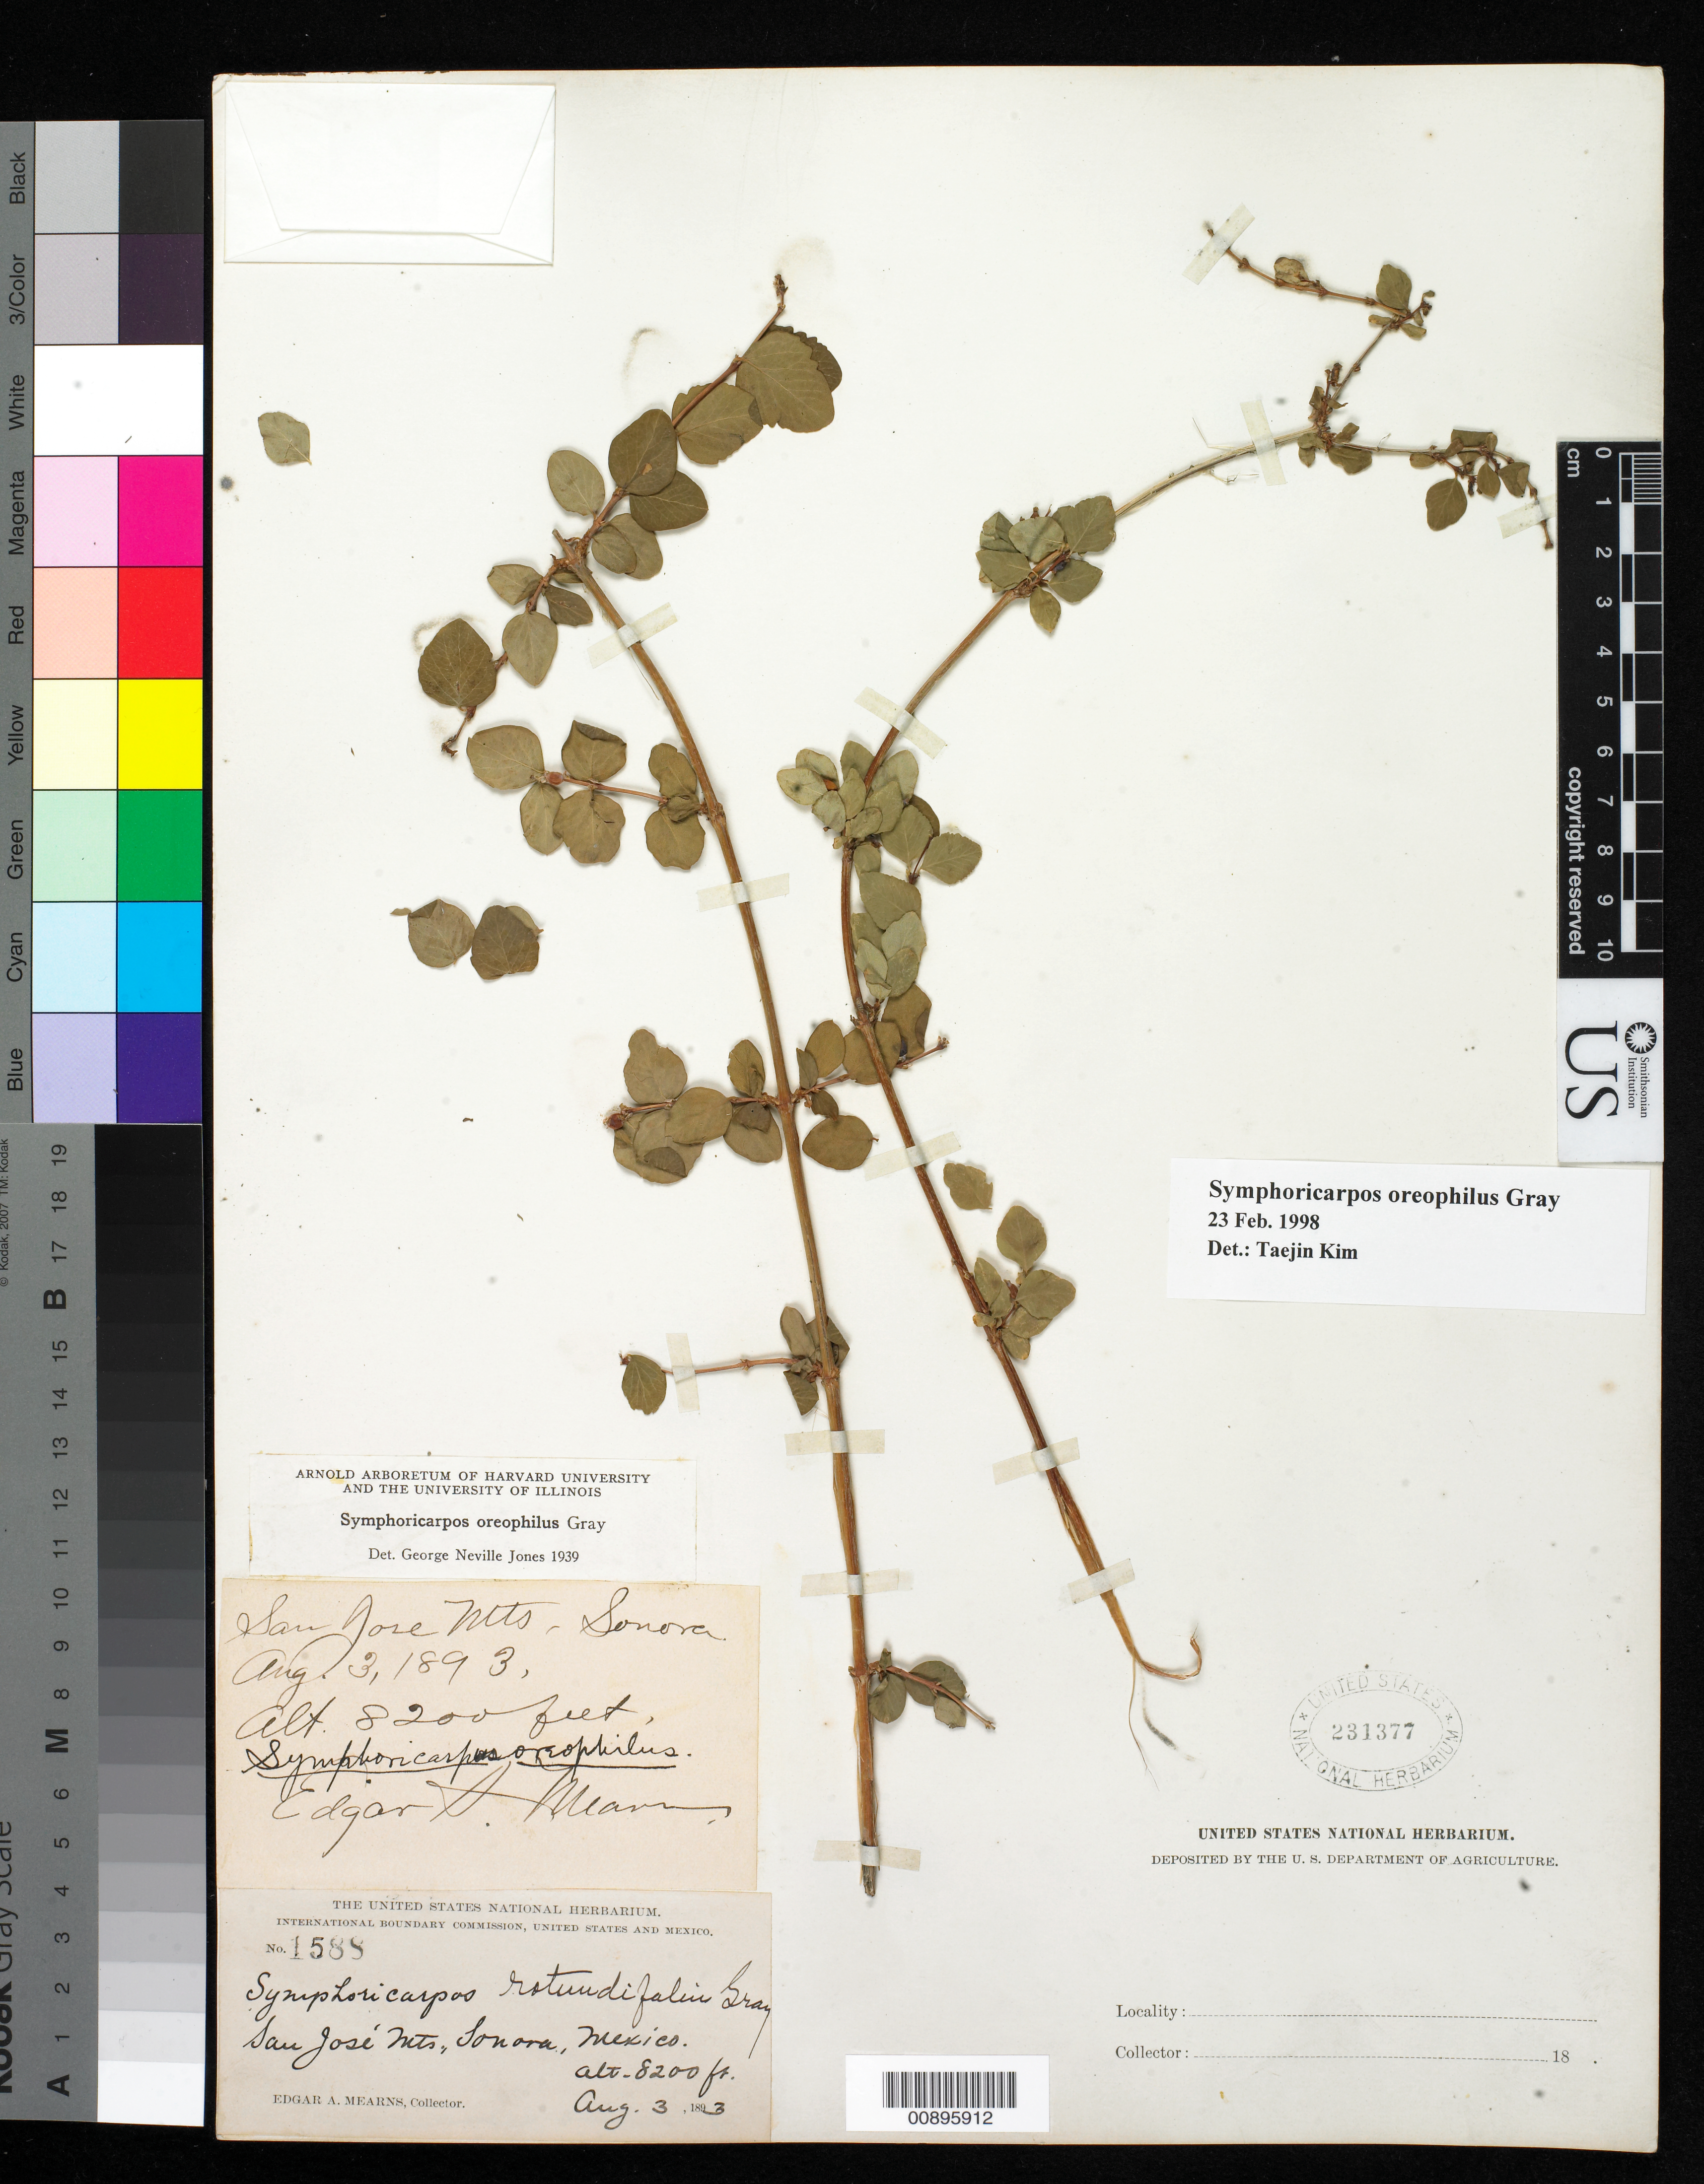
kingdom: Plantae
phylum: Tracheophyta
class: Magnoliopsida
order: Dipsacales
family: Caprifoliaceae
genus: Symphoricarpos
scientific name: Symphoricarpos oreophilus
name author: A. Gray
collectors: E. A. Mearns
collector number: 1588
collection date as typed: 03 Aug 1893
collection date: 1893-08-03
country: Mexico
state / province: Sonora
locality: San José Mts., Sonora.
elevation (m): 2499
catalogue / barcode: US 231377